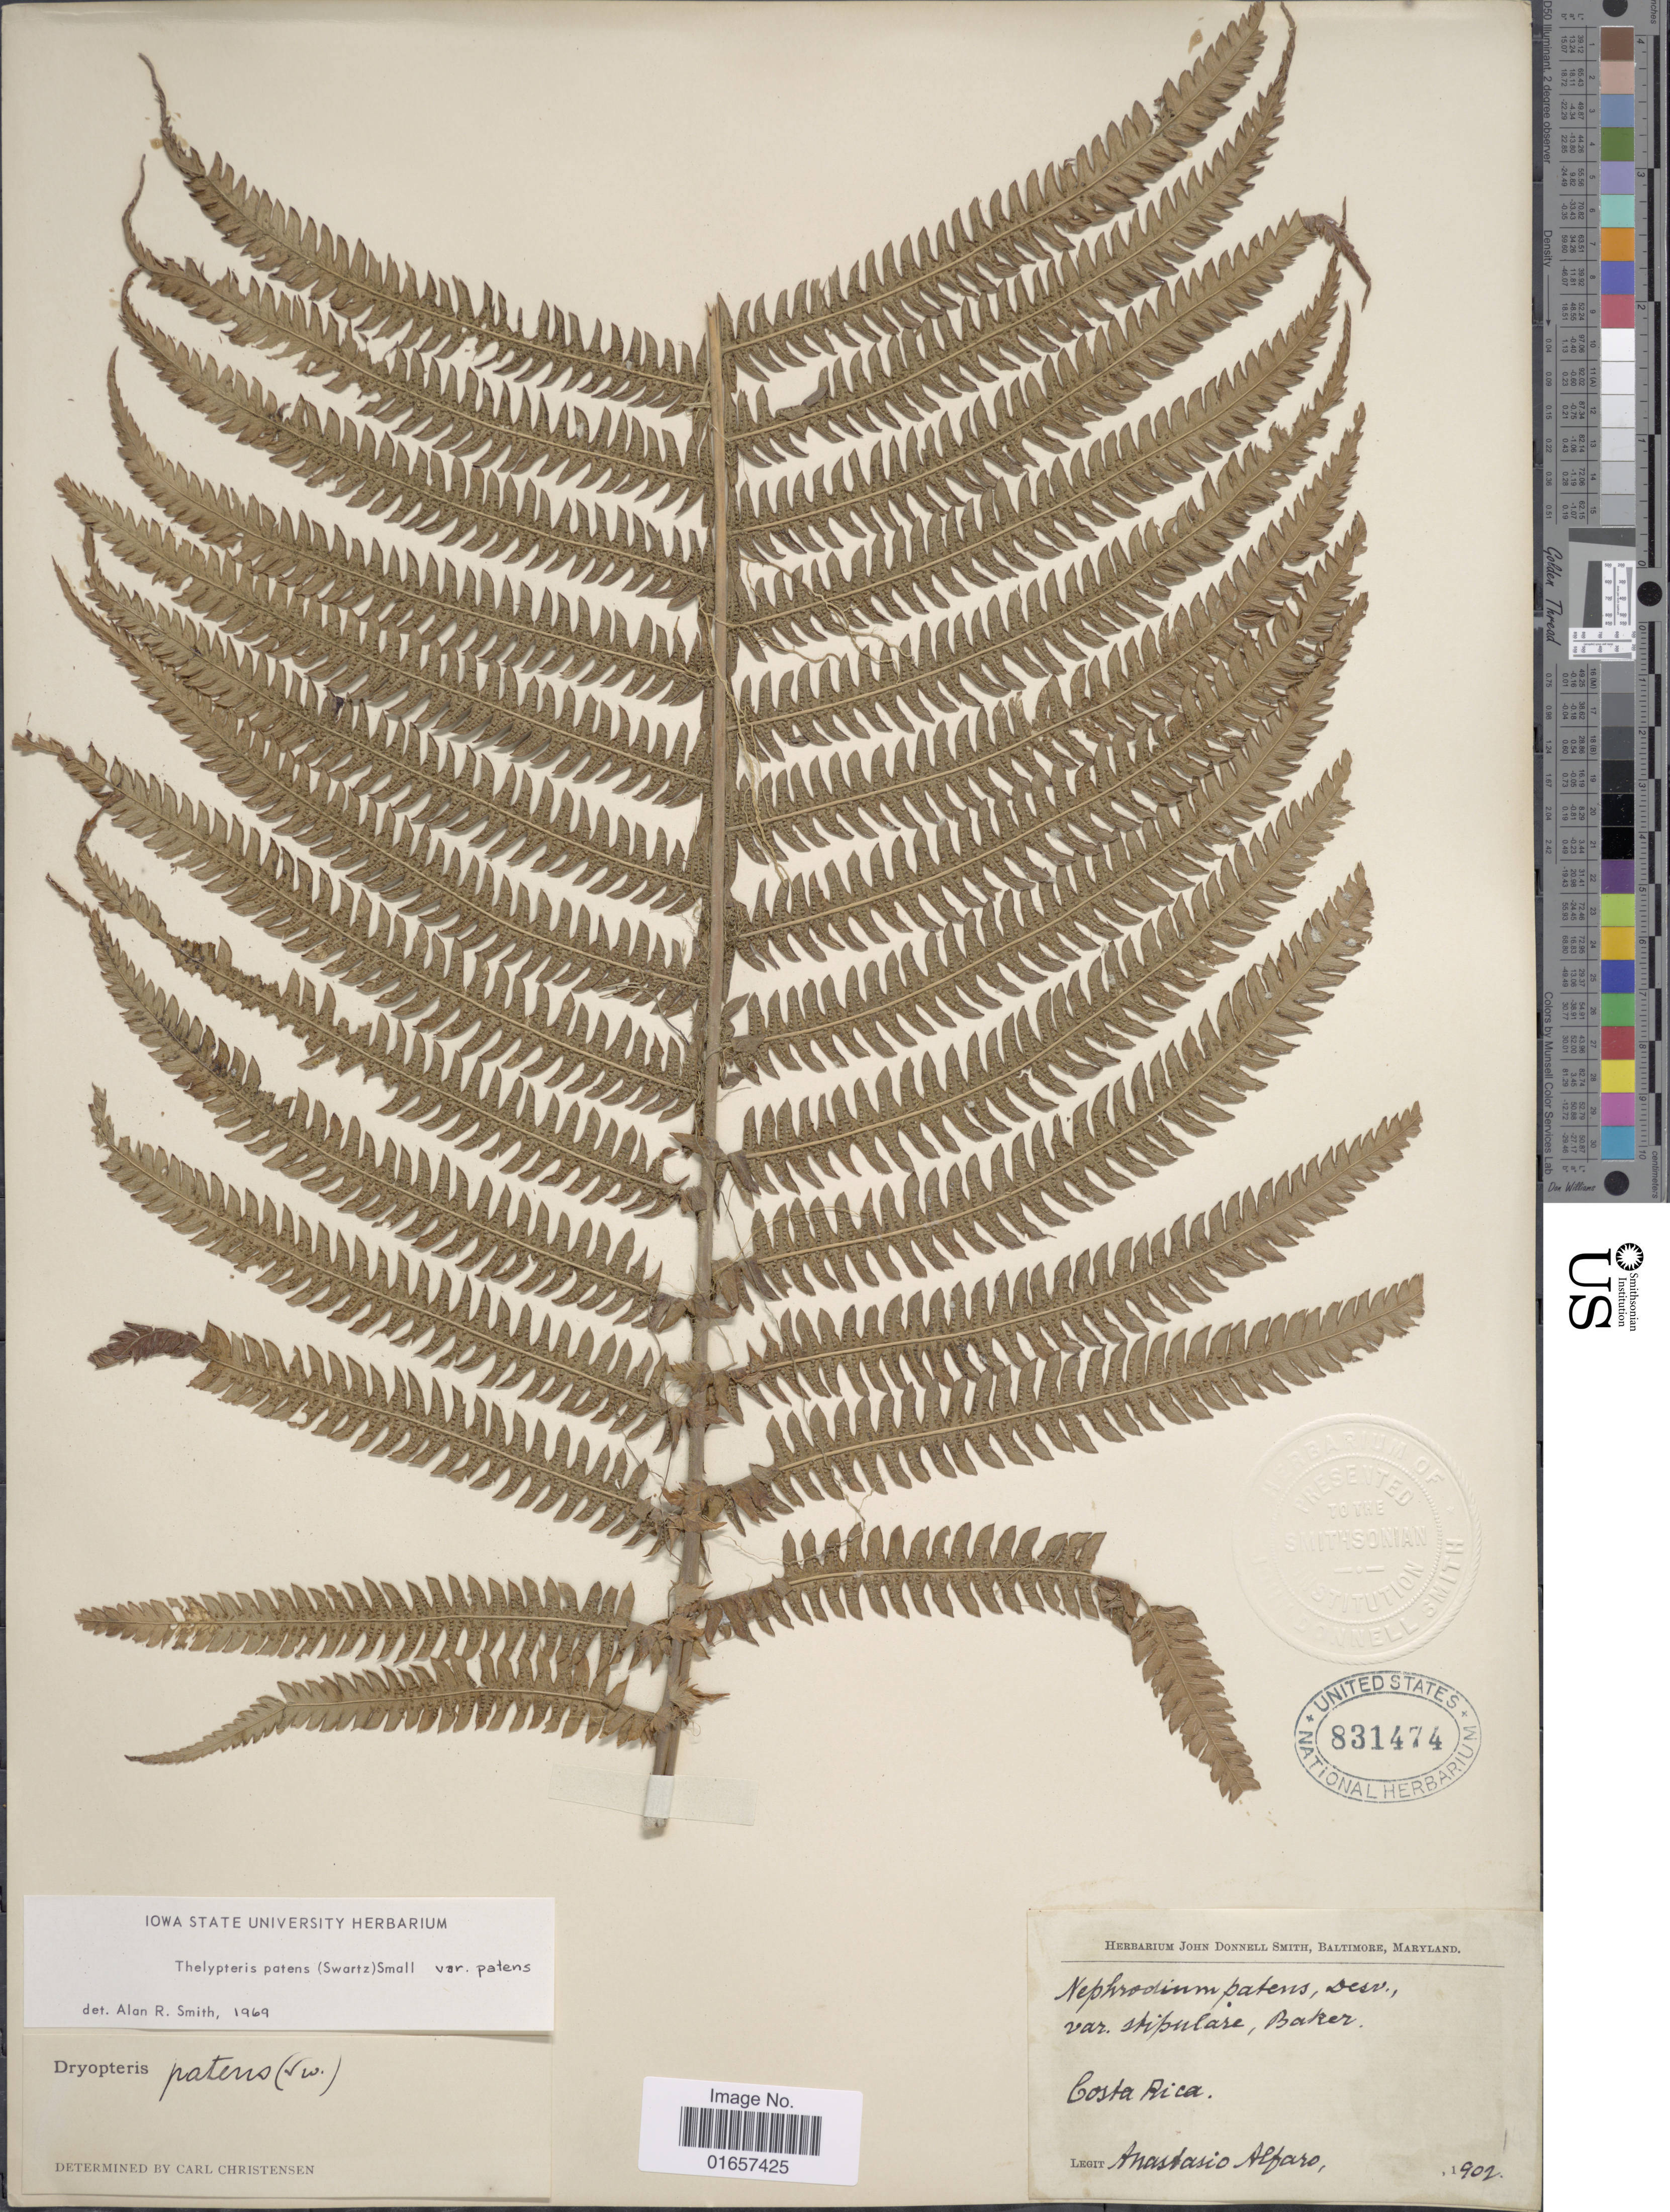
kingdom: Plantae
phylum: Tracheophyta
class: Polypodiopsida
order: Polypodiales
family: Thelypteridaceae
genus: Christella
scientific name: Christella patens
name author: (Sw.) Holttum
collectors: A. Alfaro Gonzalez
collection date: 1902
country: Costa Rica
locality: Costa Rica.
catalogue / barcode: US 831474